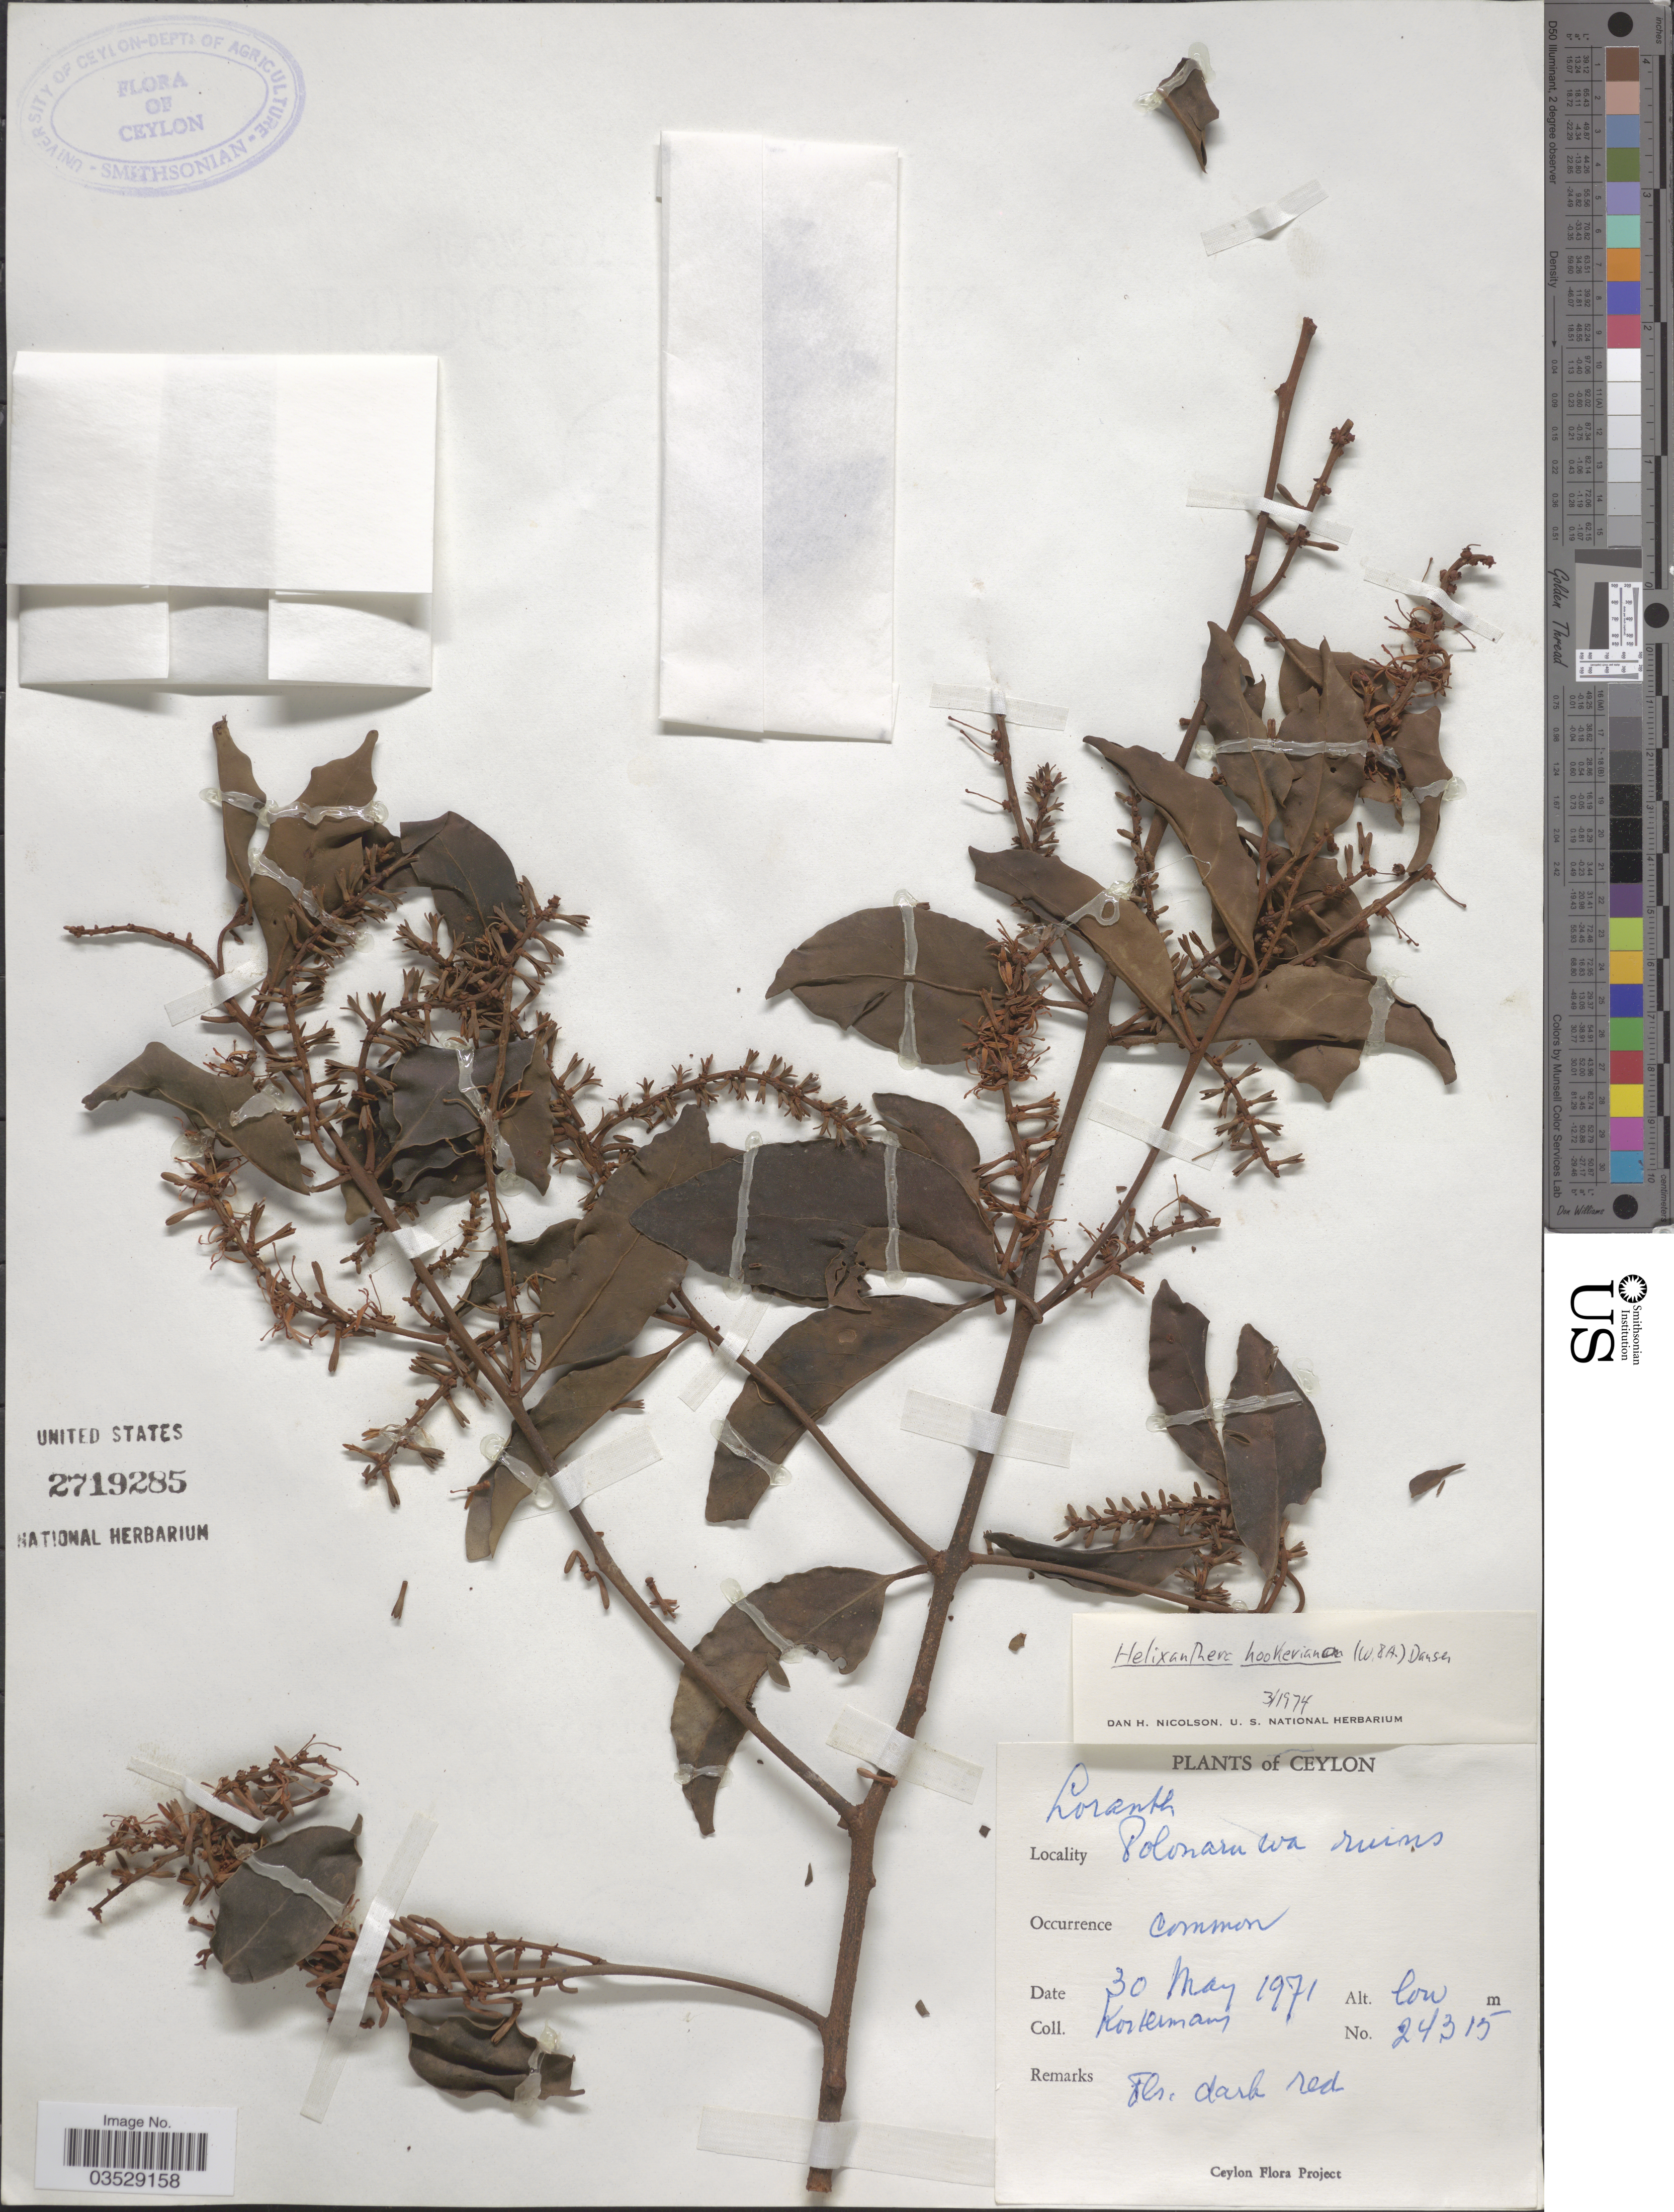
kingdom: Plantae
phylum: Tracheophyta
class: Magnoliopsida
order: Santalales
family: Loranthaceae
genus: Helixanthera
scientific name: Helixanthera hookeriana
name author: Danser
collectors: Kostermans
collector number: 24315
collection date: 1971-05-30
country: Sri Lanka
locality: Ceylon. Polonaruwa ruins.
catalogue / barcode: US 2719285